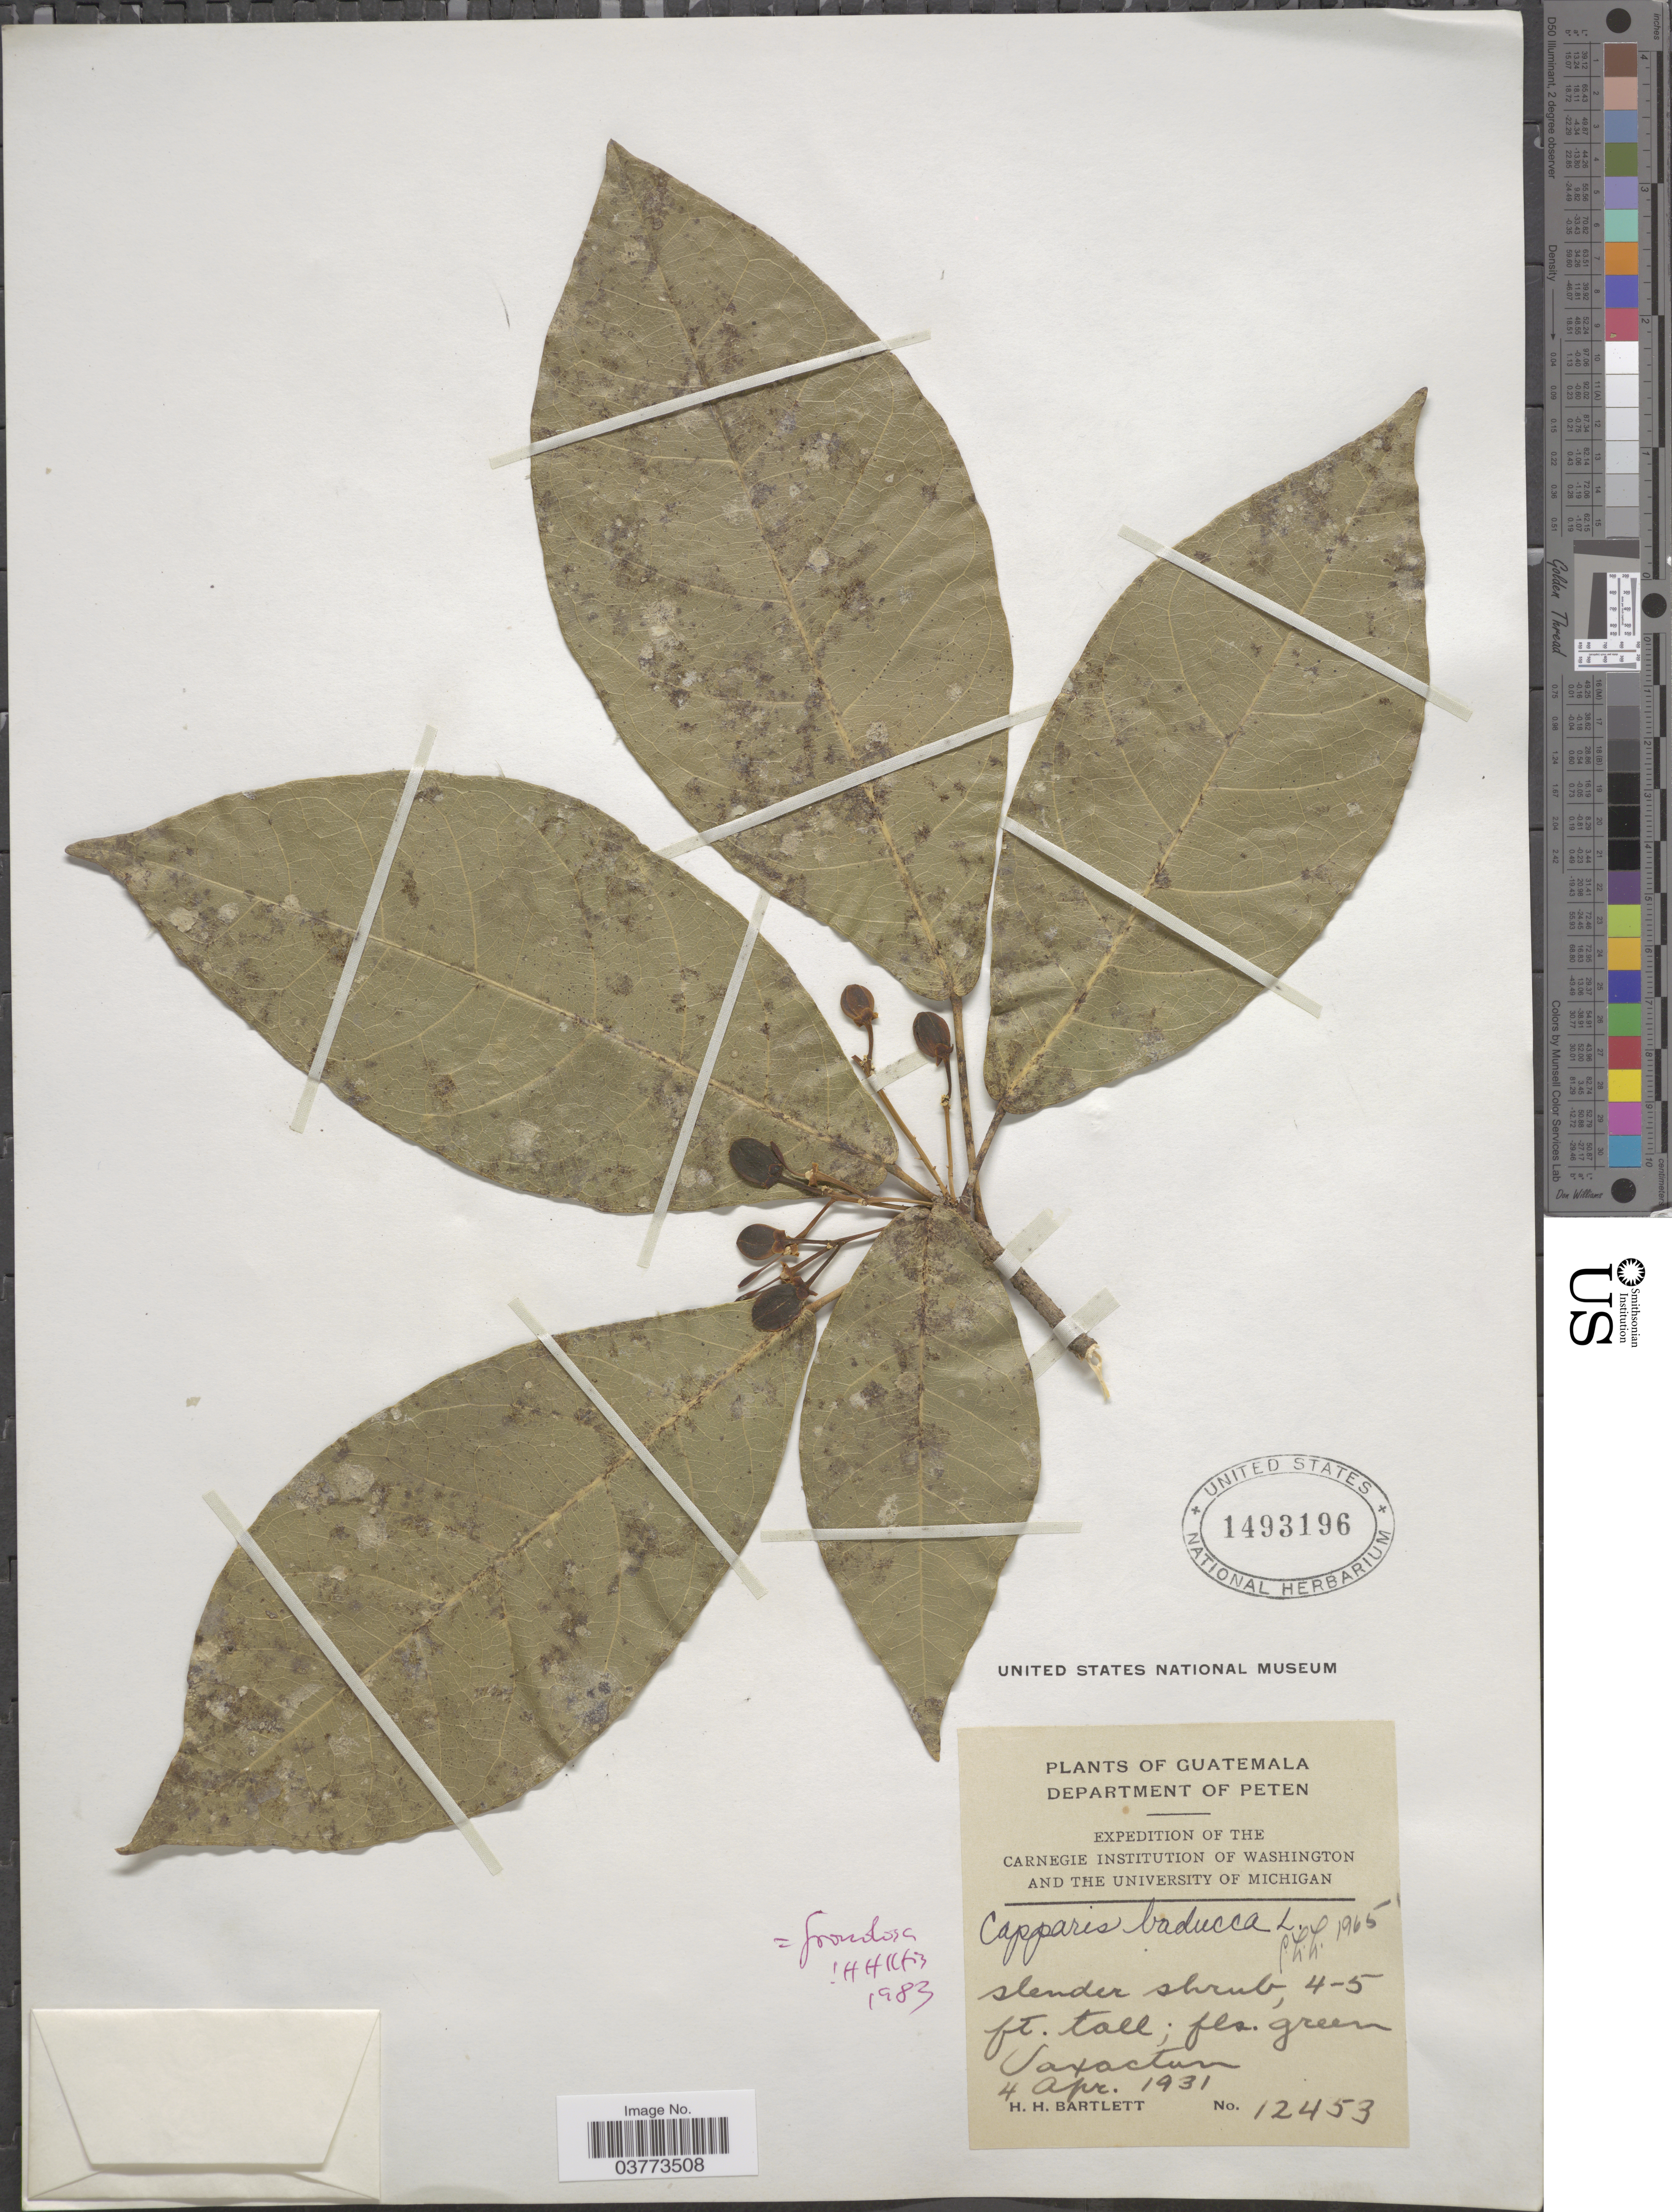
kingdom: Plantae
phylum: Tracheophyta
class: Magnoliopsida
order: Brassicales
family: Capparaceae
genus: Capparidastrum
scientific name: Capparidastrum frondosum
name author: (Jacq.) Cornejo & Iltis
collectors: H. H. Bartlett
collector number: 12453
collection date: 1931-04-04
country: Guatemala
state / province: El Peten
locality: Department of Peten. Uaxactun.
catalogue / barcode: US 1493196